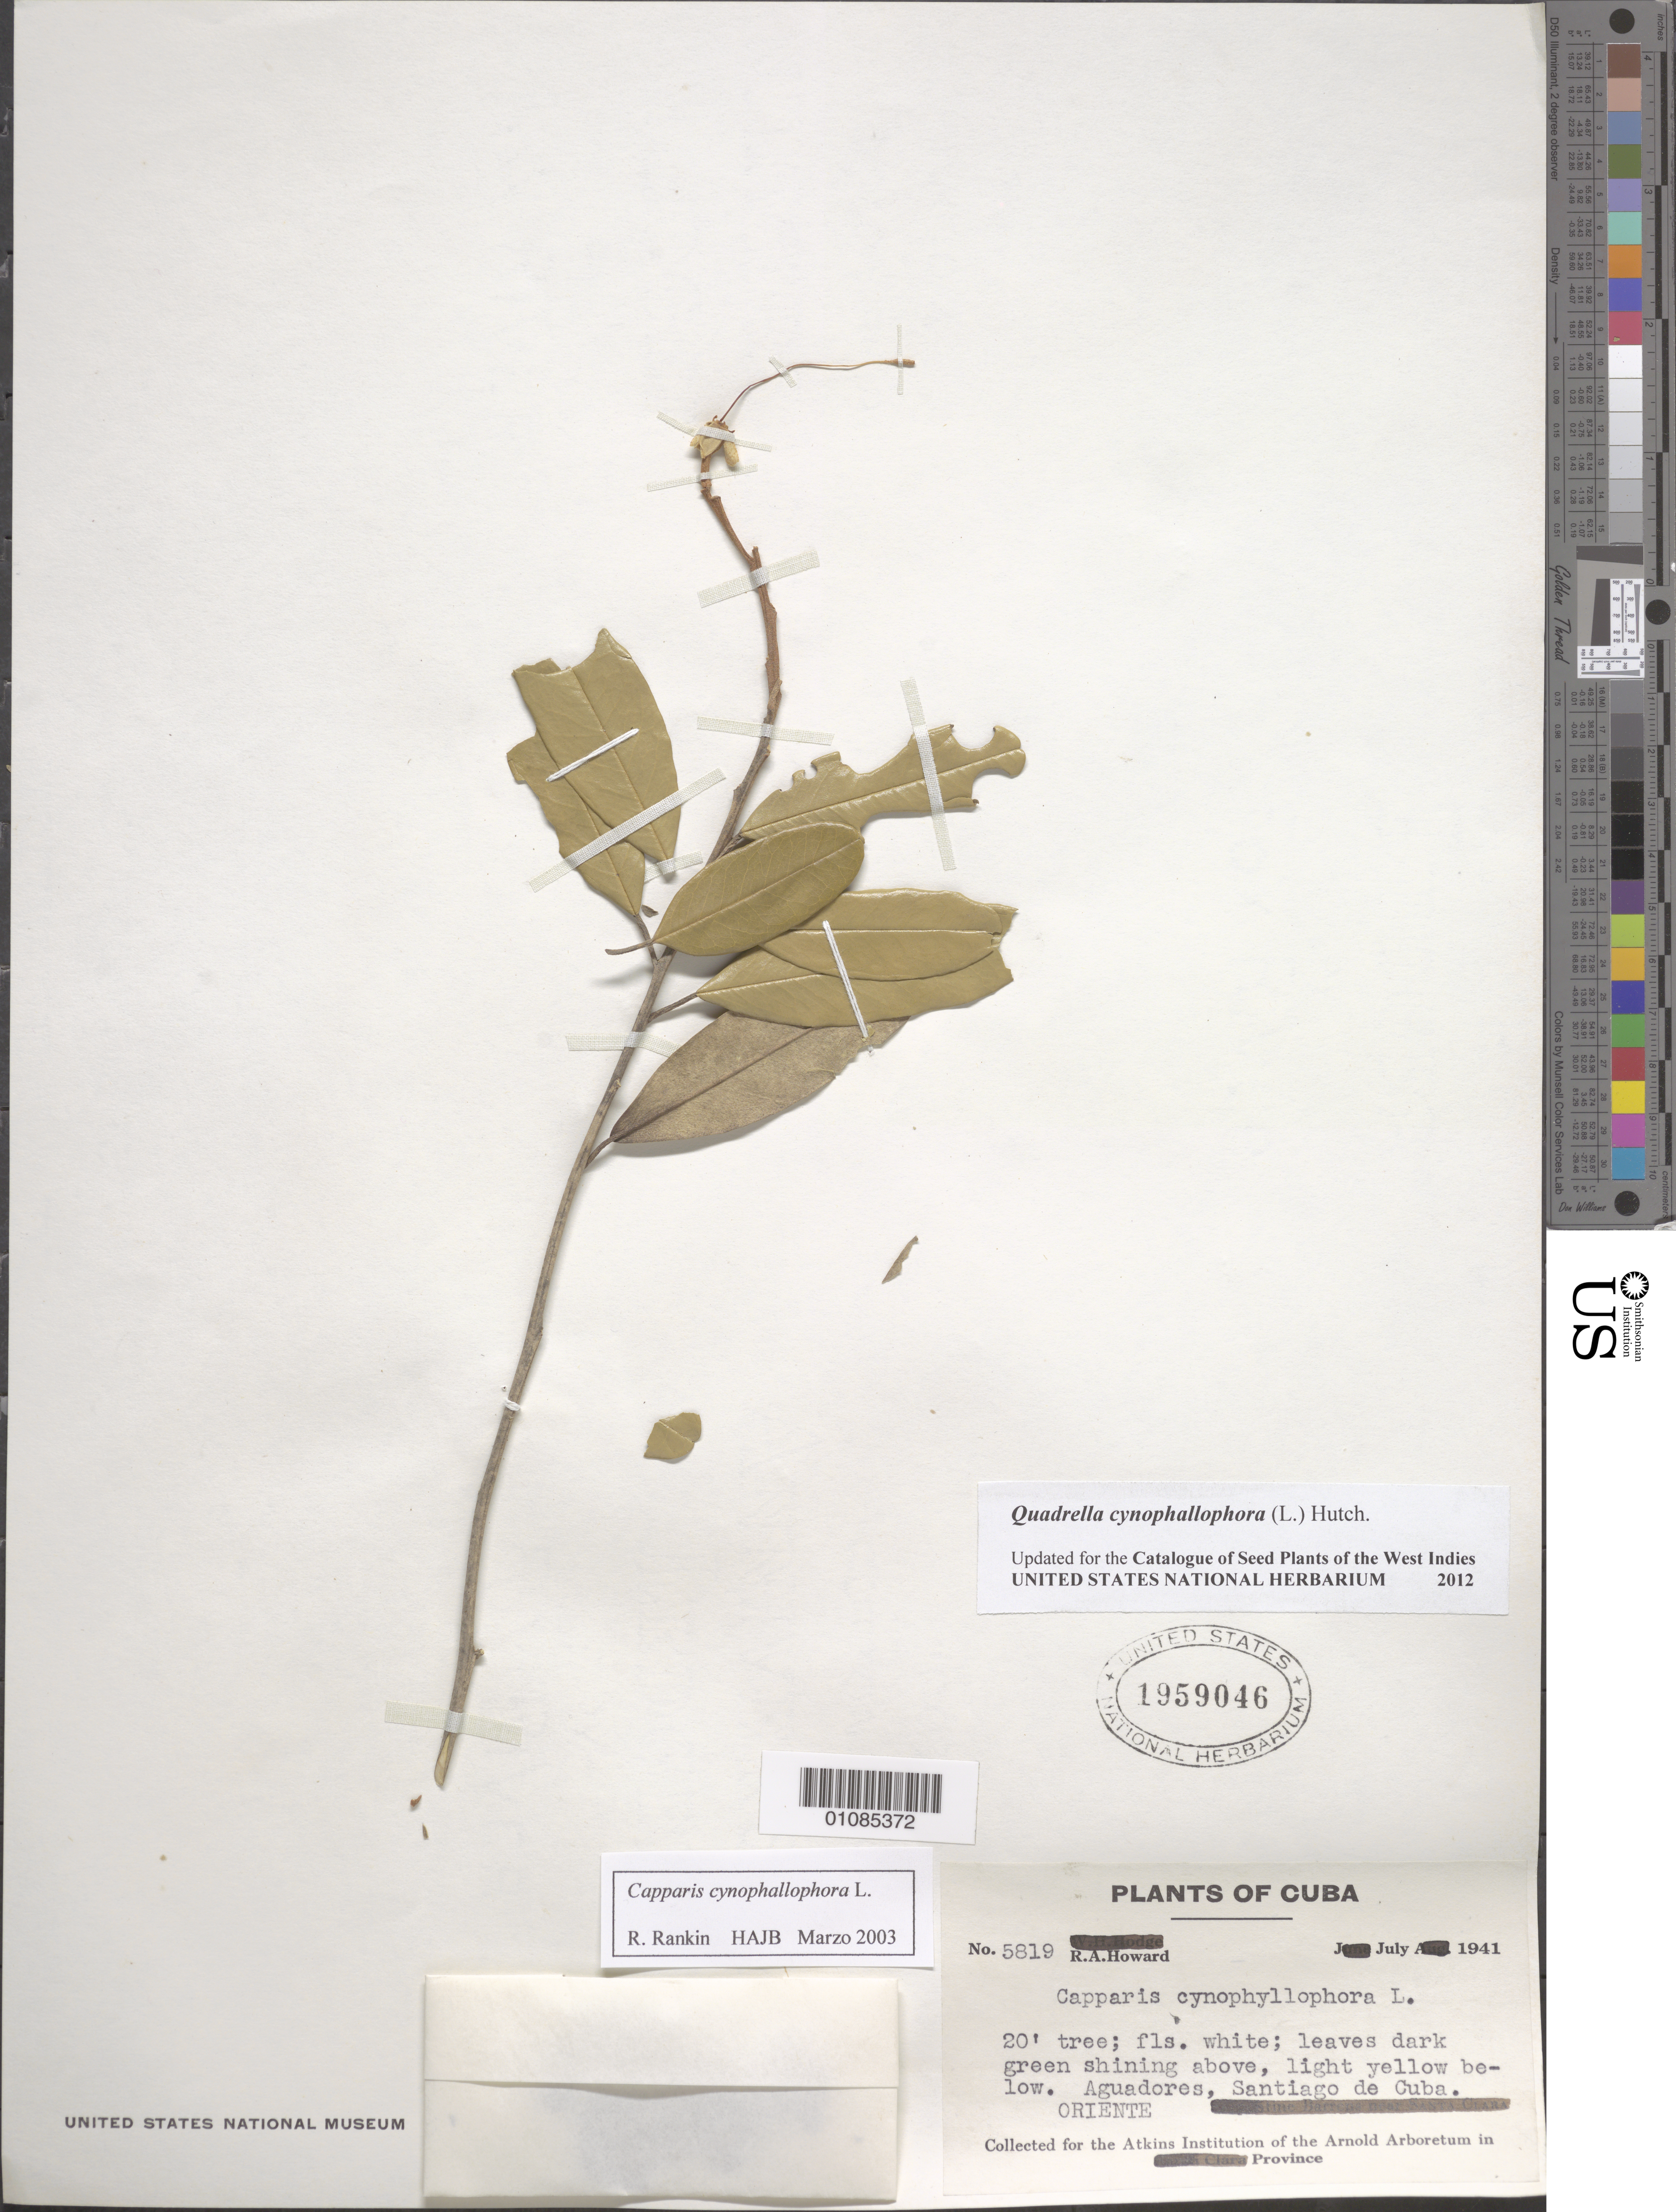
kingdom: Plantae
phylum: Tracheophyta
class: Magnoliopsida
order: Brassicales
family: Capparaceae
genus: Quadrella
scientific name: Quadrella cynophallophora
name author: (L.) Hutch.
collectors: R. A. Howard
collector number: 5819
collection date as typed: Jul 1941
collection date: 1941-07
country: Cuba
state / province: Santiago de Cuba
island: Cuba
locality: Aguadores, Santiago de Cuba Oriente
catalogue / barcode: US 1959046